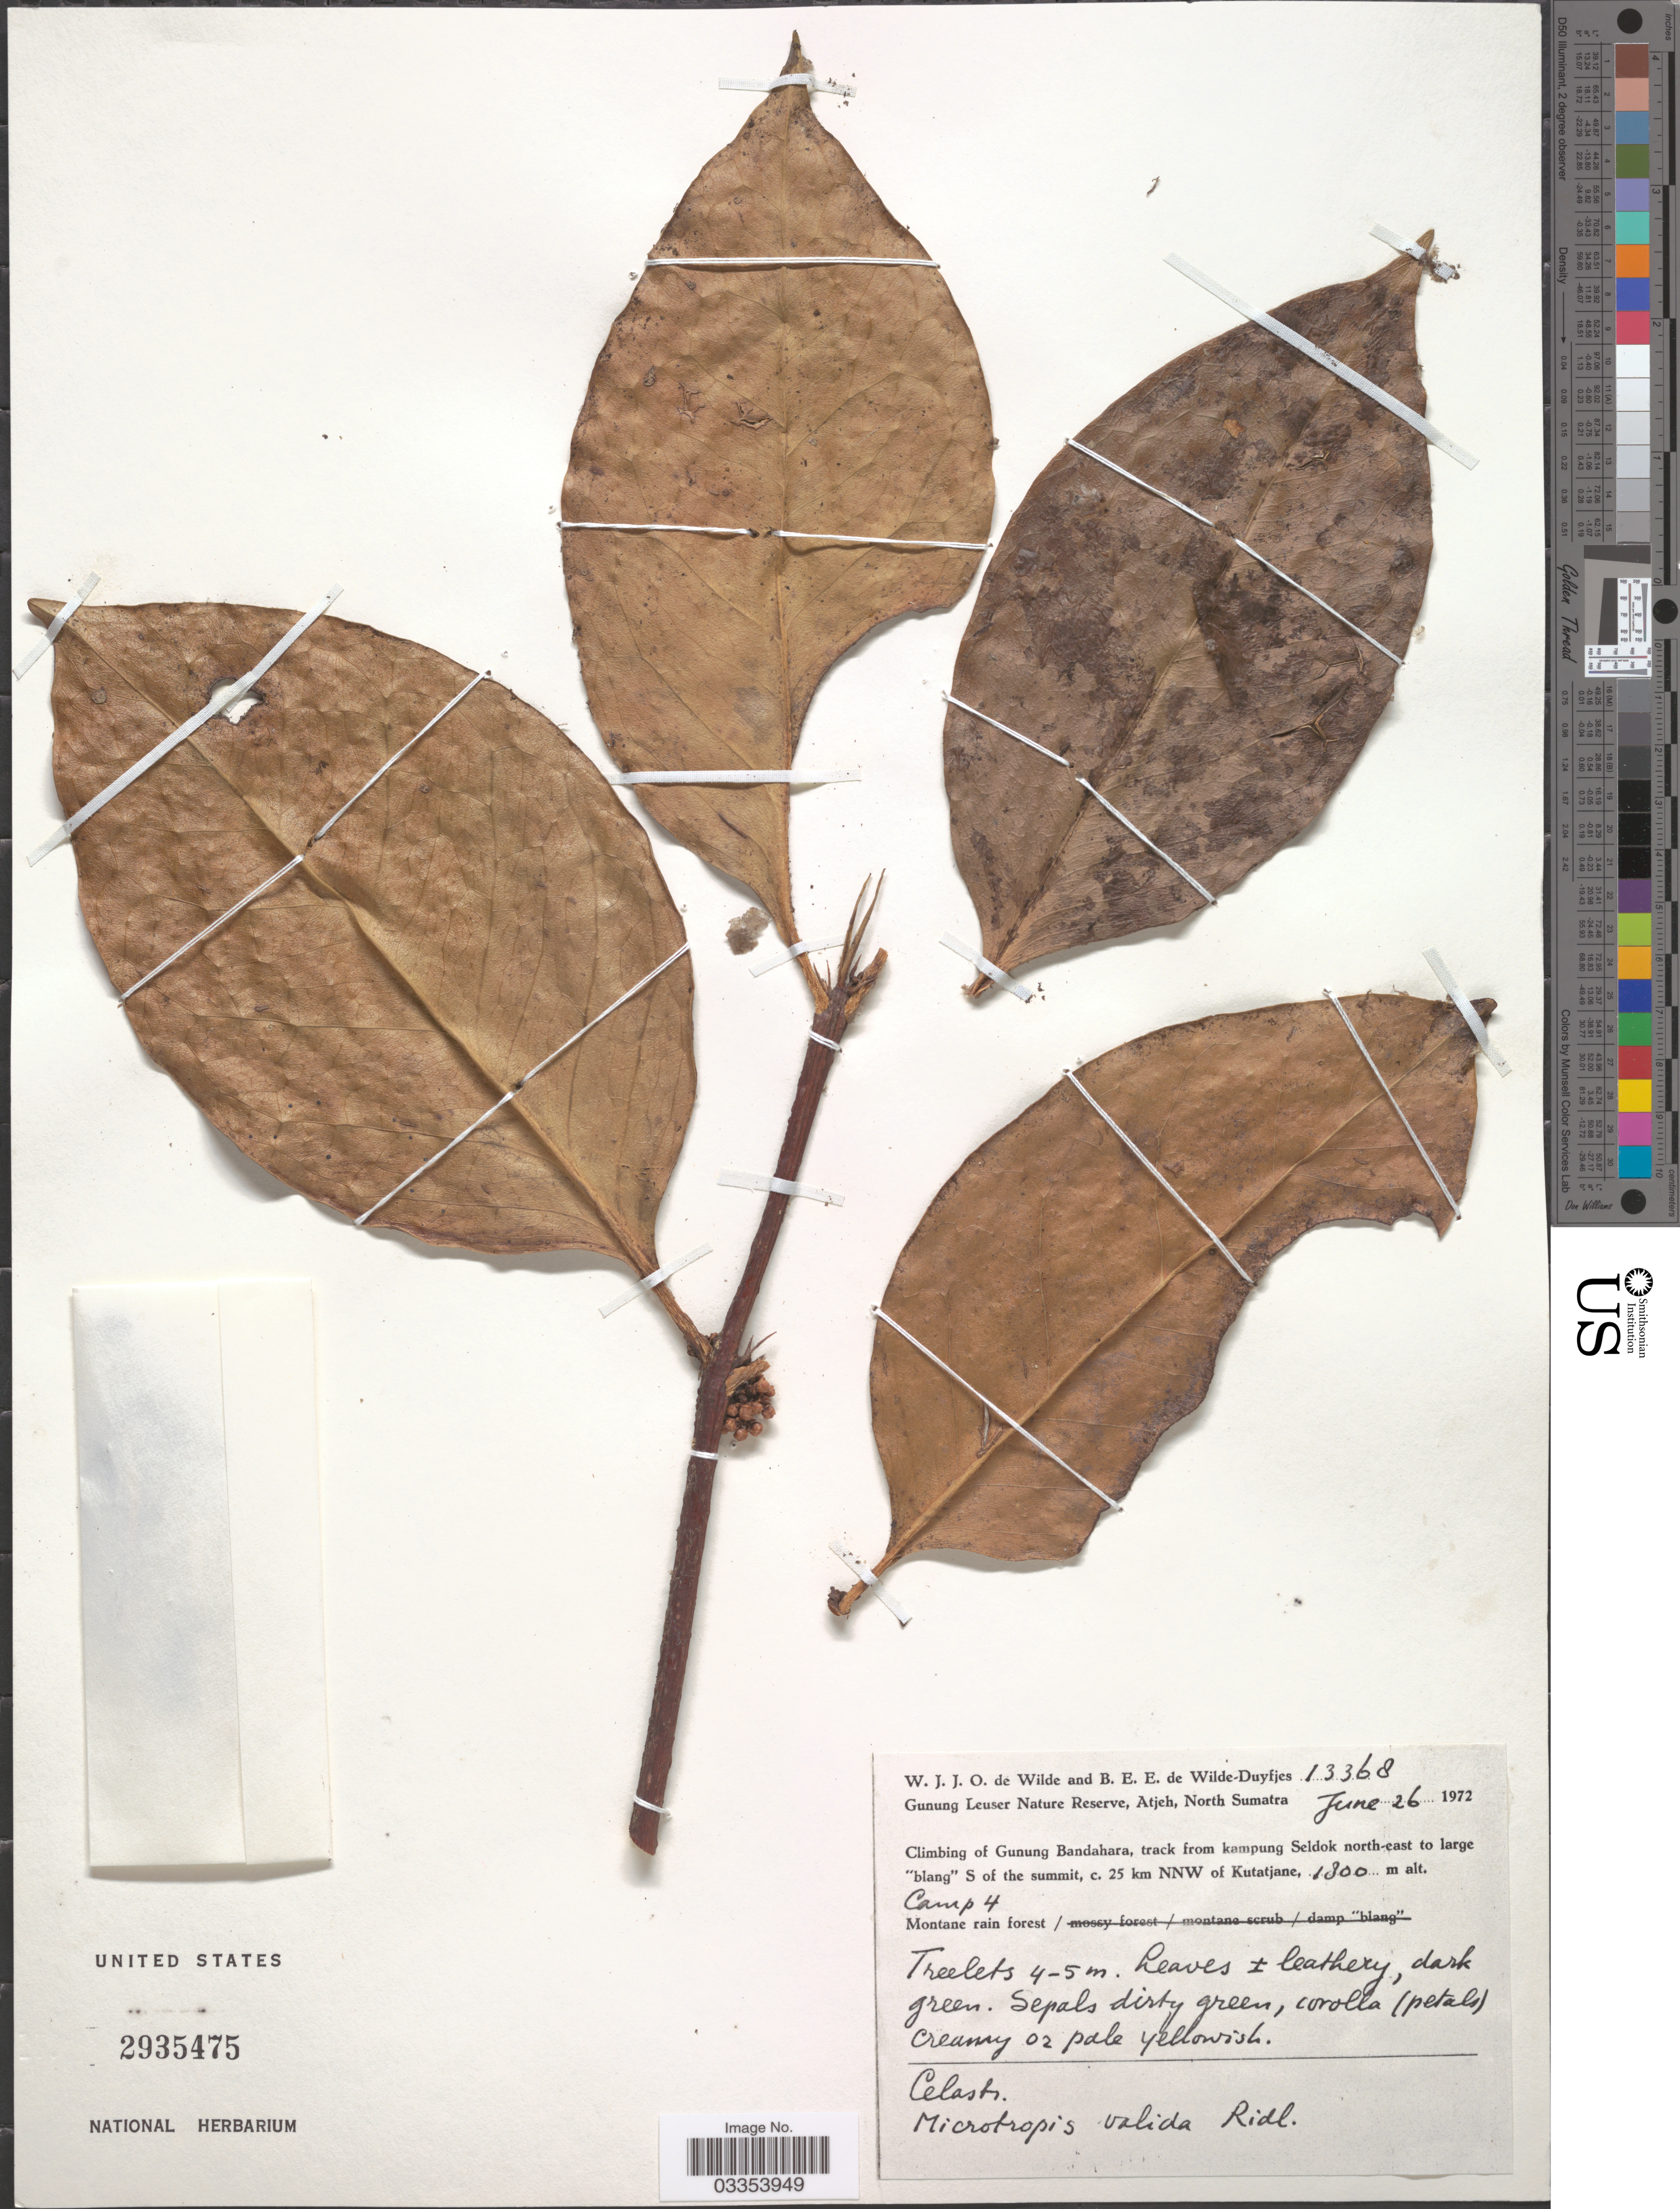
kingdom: Plantae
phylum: Tracheophyta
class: Magnoliopsida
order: Celastrales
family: Celastraceae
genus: Microtropis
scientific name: Microtropis valida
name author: Ridl.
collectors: W. J. de Wilde & B. E. de Wilde-Duyfjes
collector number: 13368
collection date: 1972-06-26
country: Indonesia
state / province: Sumatra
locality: Gunung Leuser Nature Reserve, Atjeh, North Sumatra. Climbing of Gunung Bandahara, track from kampung Seldok north-east to large "blang" S of the summit, c. 25 km NNW of Kutatjane. Camp 4.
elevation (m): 1800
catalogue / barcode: US 2935475